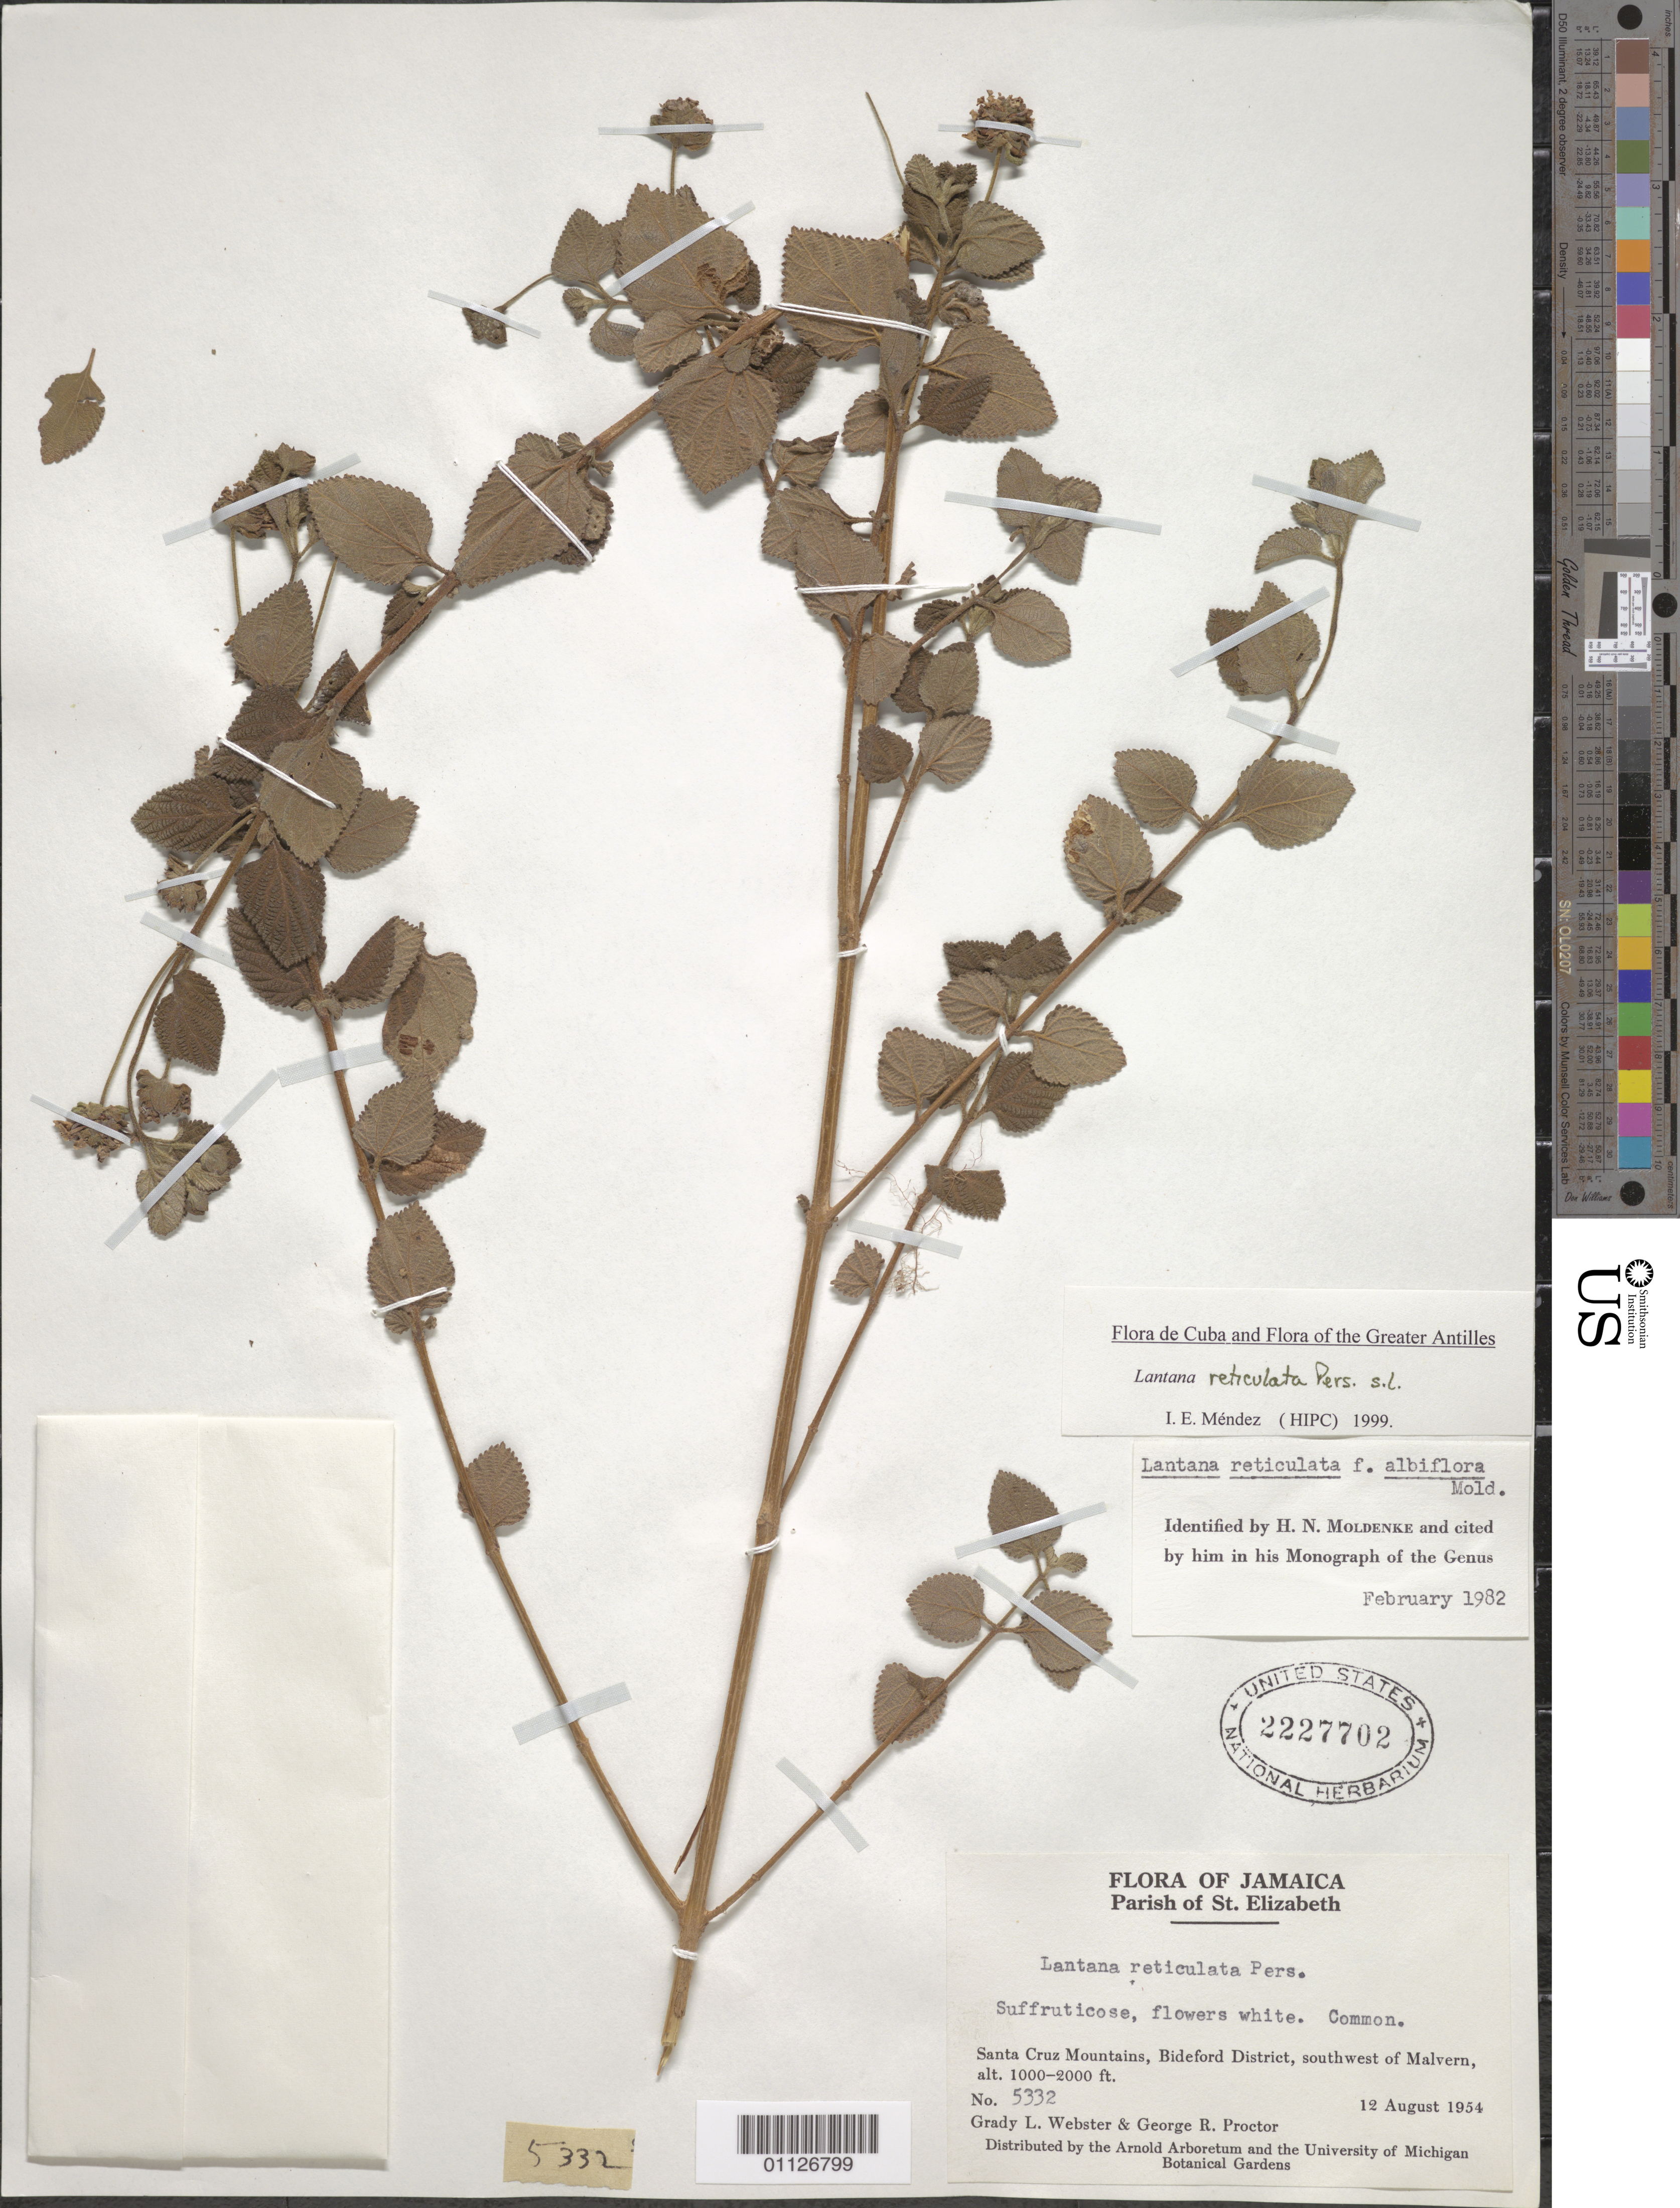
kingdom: Plantae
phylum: Tracheophyta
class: Magnoliopsida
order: Lamiales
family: Verbenaceae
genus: Lantana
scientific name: Lantana reticulata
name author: Pers.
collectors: G. L. Webster & G. R. Proctor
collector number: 5332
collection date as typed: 12 Aug 1954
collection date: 1954-08-12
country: Jamaica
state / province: Saint Elizabeth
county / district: Bideford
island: Jamaica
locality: Santa Cruz Mts. SW of Malverns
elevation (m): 305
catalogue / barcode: US 2227702